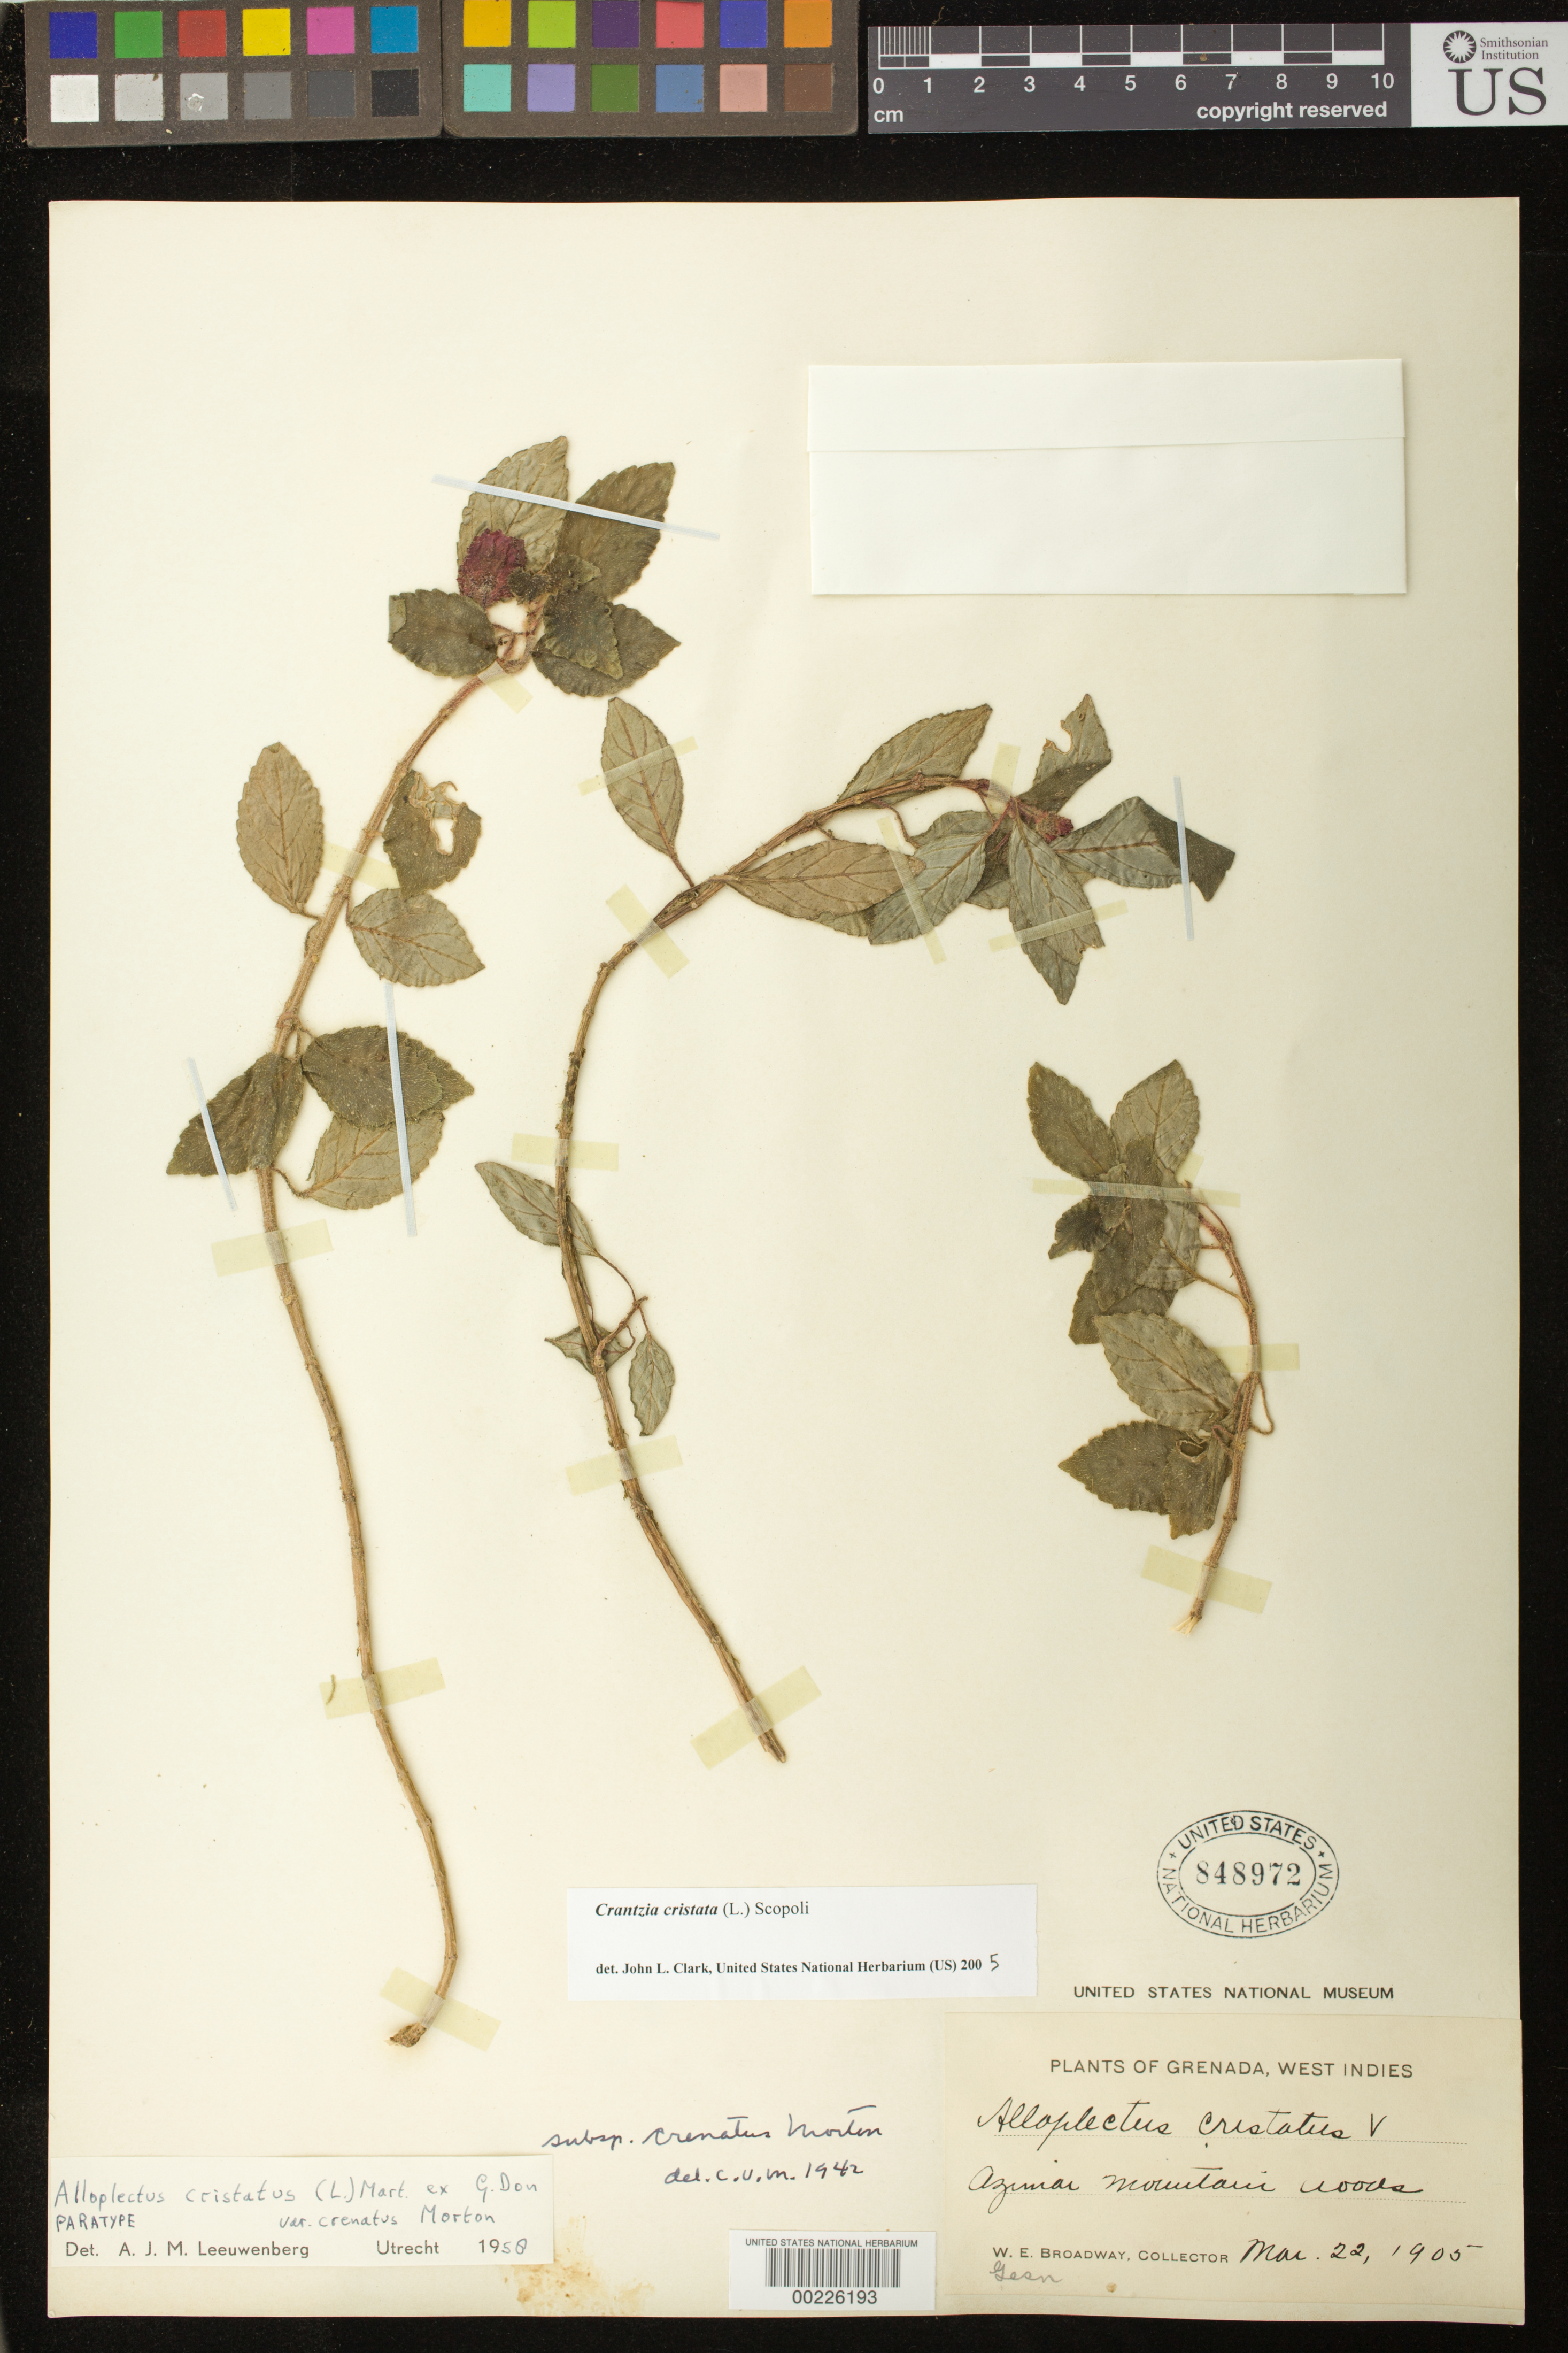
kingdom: Plantae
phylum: Tracheophyta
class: Magnoliopsida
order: Lamiales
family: Gesneriaceae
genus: Crantzia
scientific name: Crantzia cristata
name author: (L.) Scop. ex Fritsch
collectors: W. E. Broadway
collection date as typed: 22 Mar 1905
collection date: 1905-03-22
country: Grenada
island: Grenada I.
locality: Azimar Mountain woods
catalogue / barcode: US 848972